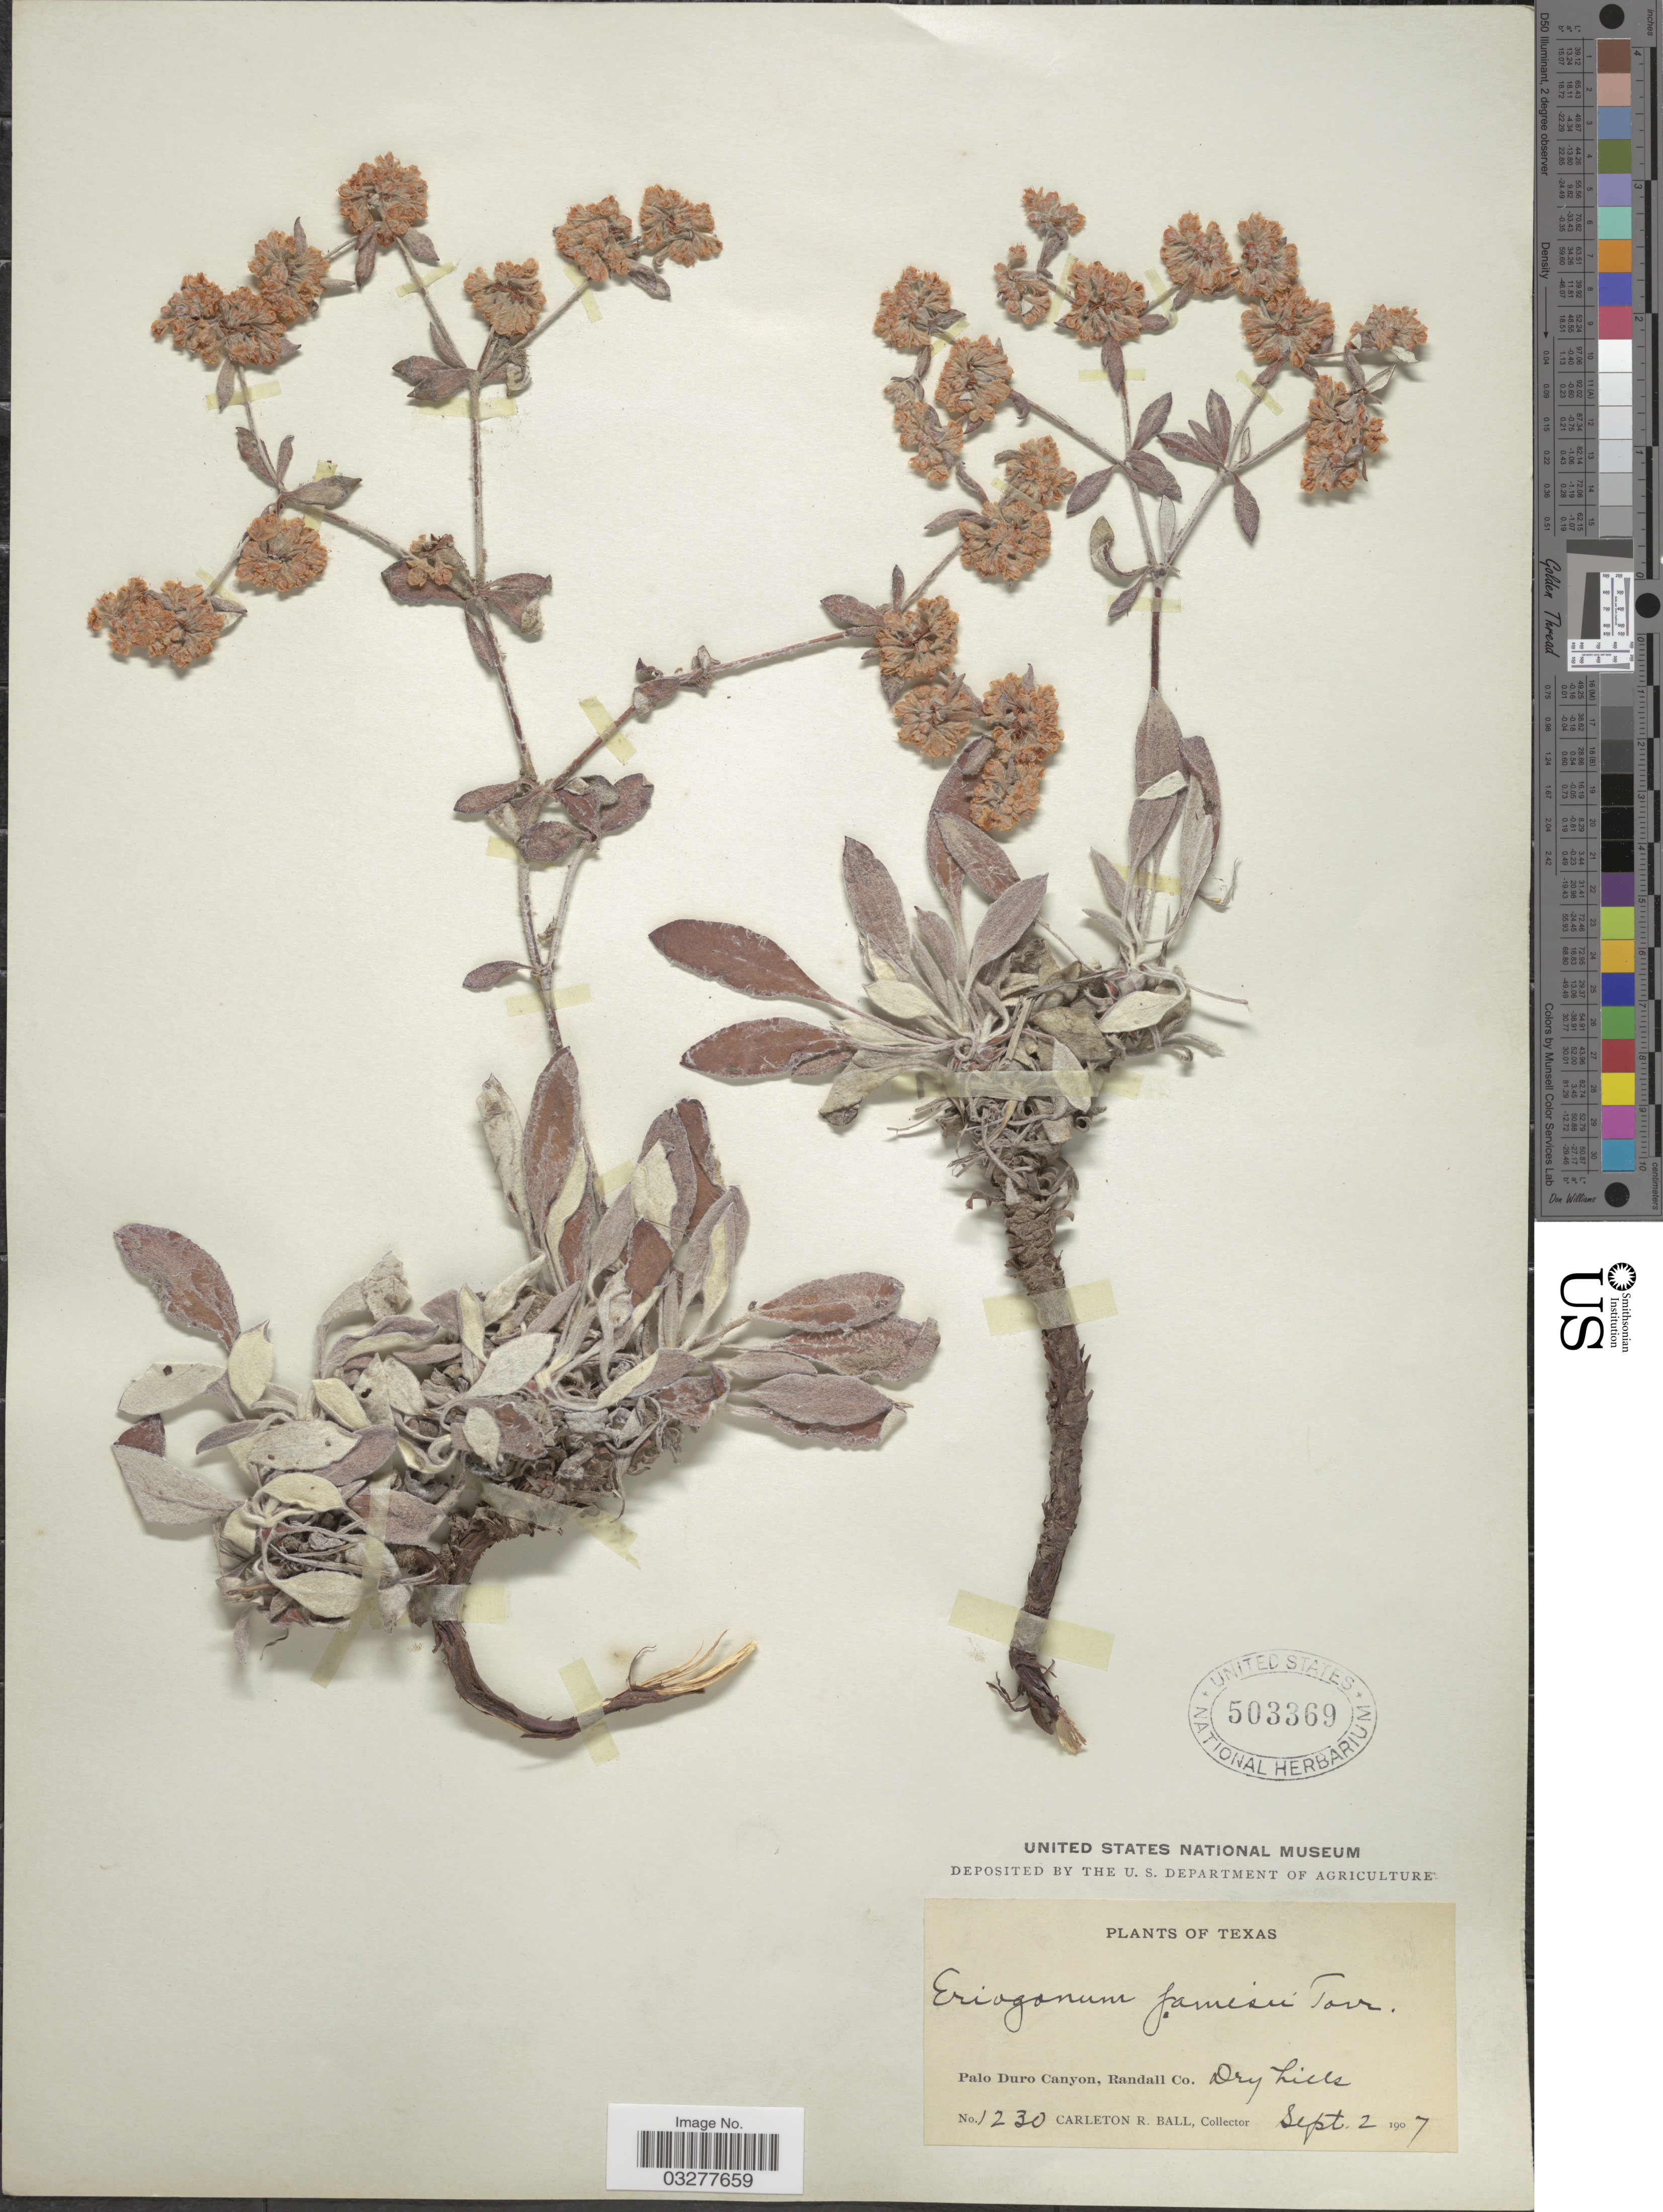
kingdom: Plantae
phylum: Tracheophyta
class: Magnoliopsida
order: Caryophyllales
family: Polygonaceae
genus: Eriogonum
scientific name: Eriogonum jamesii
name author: Benth.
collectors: C. R. Ball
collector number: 1230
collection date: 1907-09-02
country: United States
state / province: Texas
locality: Palo Duro Canyon, Randall Co.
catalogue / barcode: US 503369